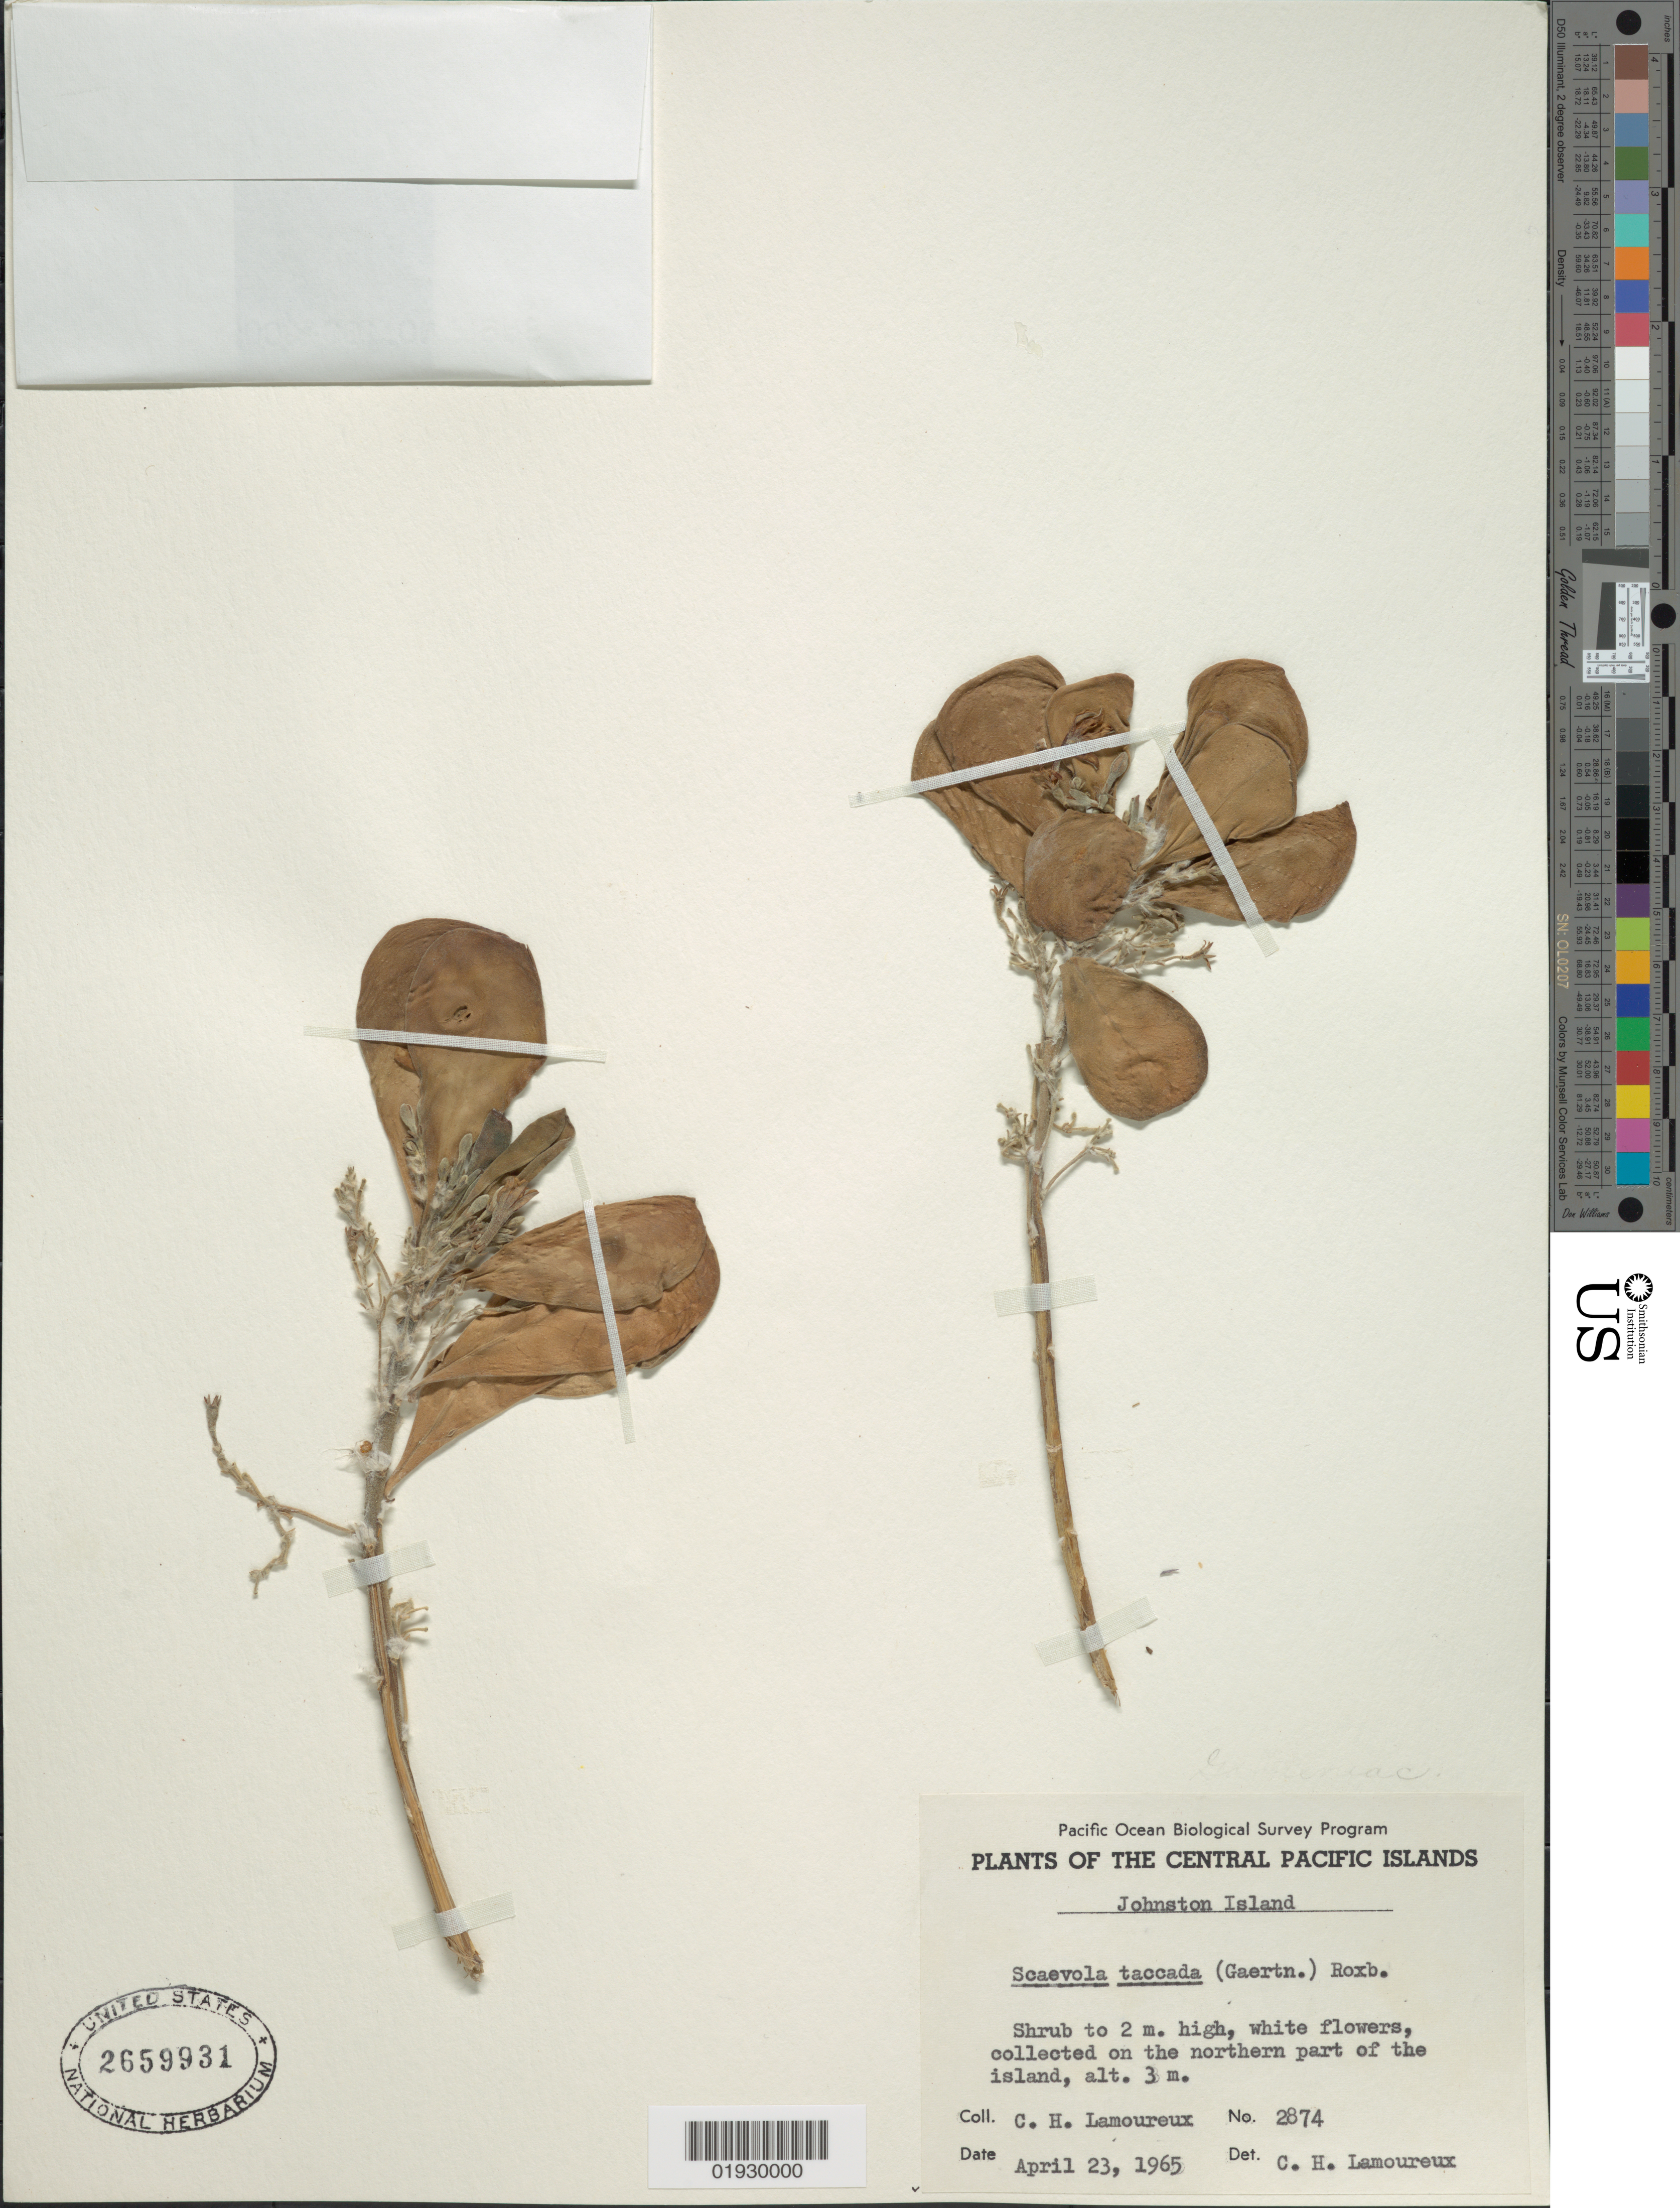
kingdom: Plantae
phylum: Tracheophyta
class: Magnoliopsida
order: Asterales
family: Goodeniaceae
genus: Scaevola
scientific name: Scaevola taccada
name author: (Gaertn.) Roxb.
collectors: C. Lamourex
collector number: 2874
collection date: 1965-04-23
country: U.S. Administered Pacific Islands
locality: Central Pacific Islands, Johnston Island, on the northern part of the islands.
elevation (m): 3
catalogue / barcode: US 2659931